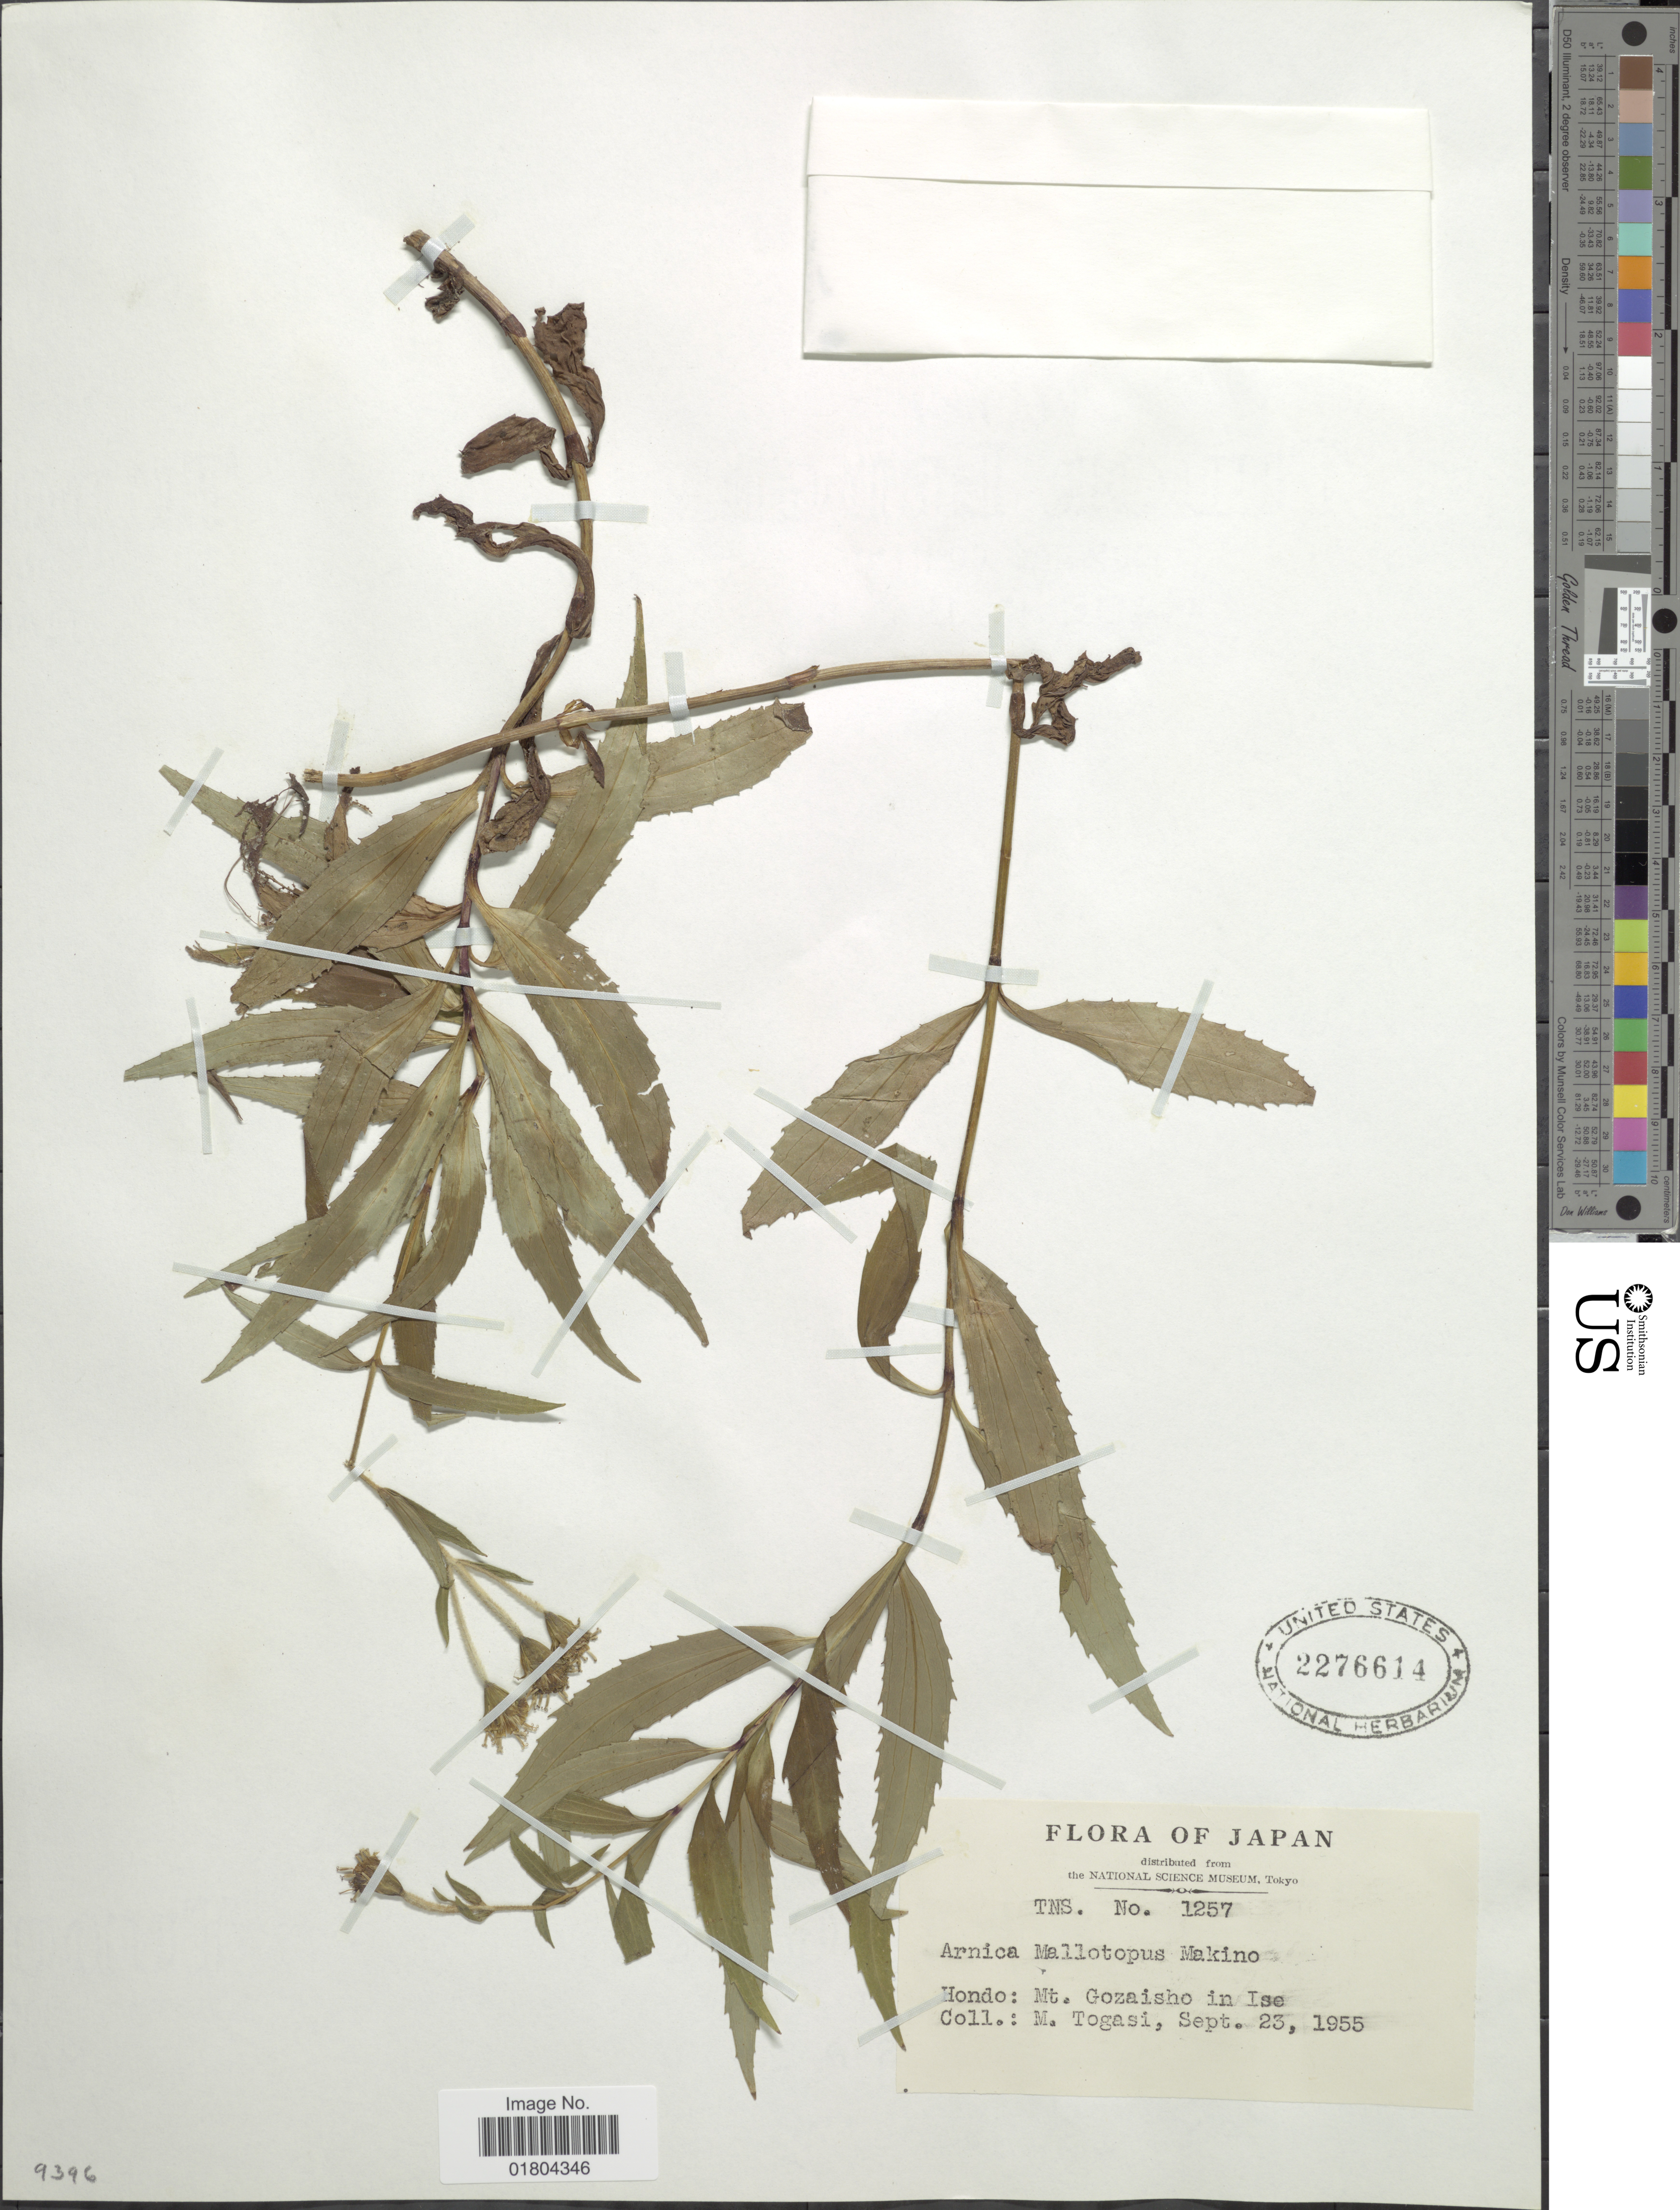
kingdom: Plantae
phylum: Tracheophyta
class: Magnoliopsida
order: Asterales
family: Asteraceae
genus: Arnica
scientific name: Arnica maltotophus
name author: (Franch. & Sav.) Makino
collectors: M. Togashi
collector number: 1257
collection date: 1955-09-23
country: Japan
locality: Hondo: Mt Gozaisho in Ise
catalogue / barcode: US 2276614